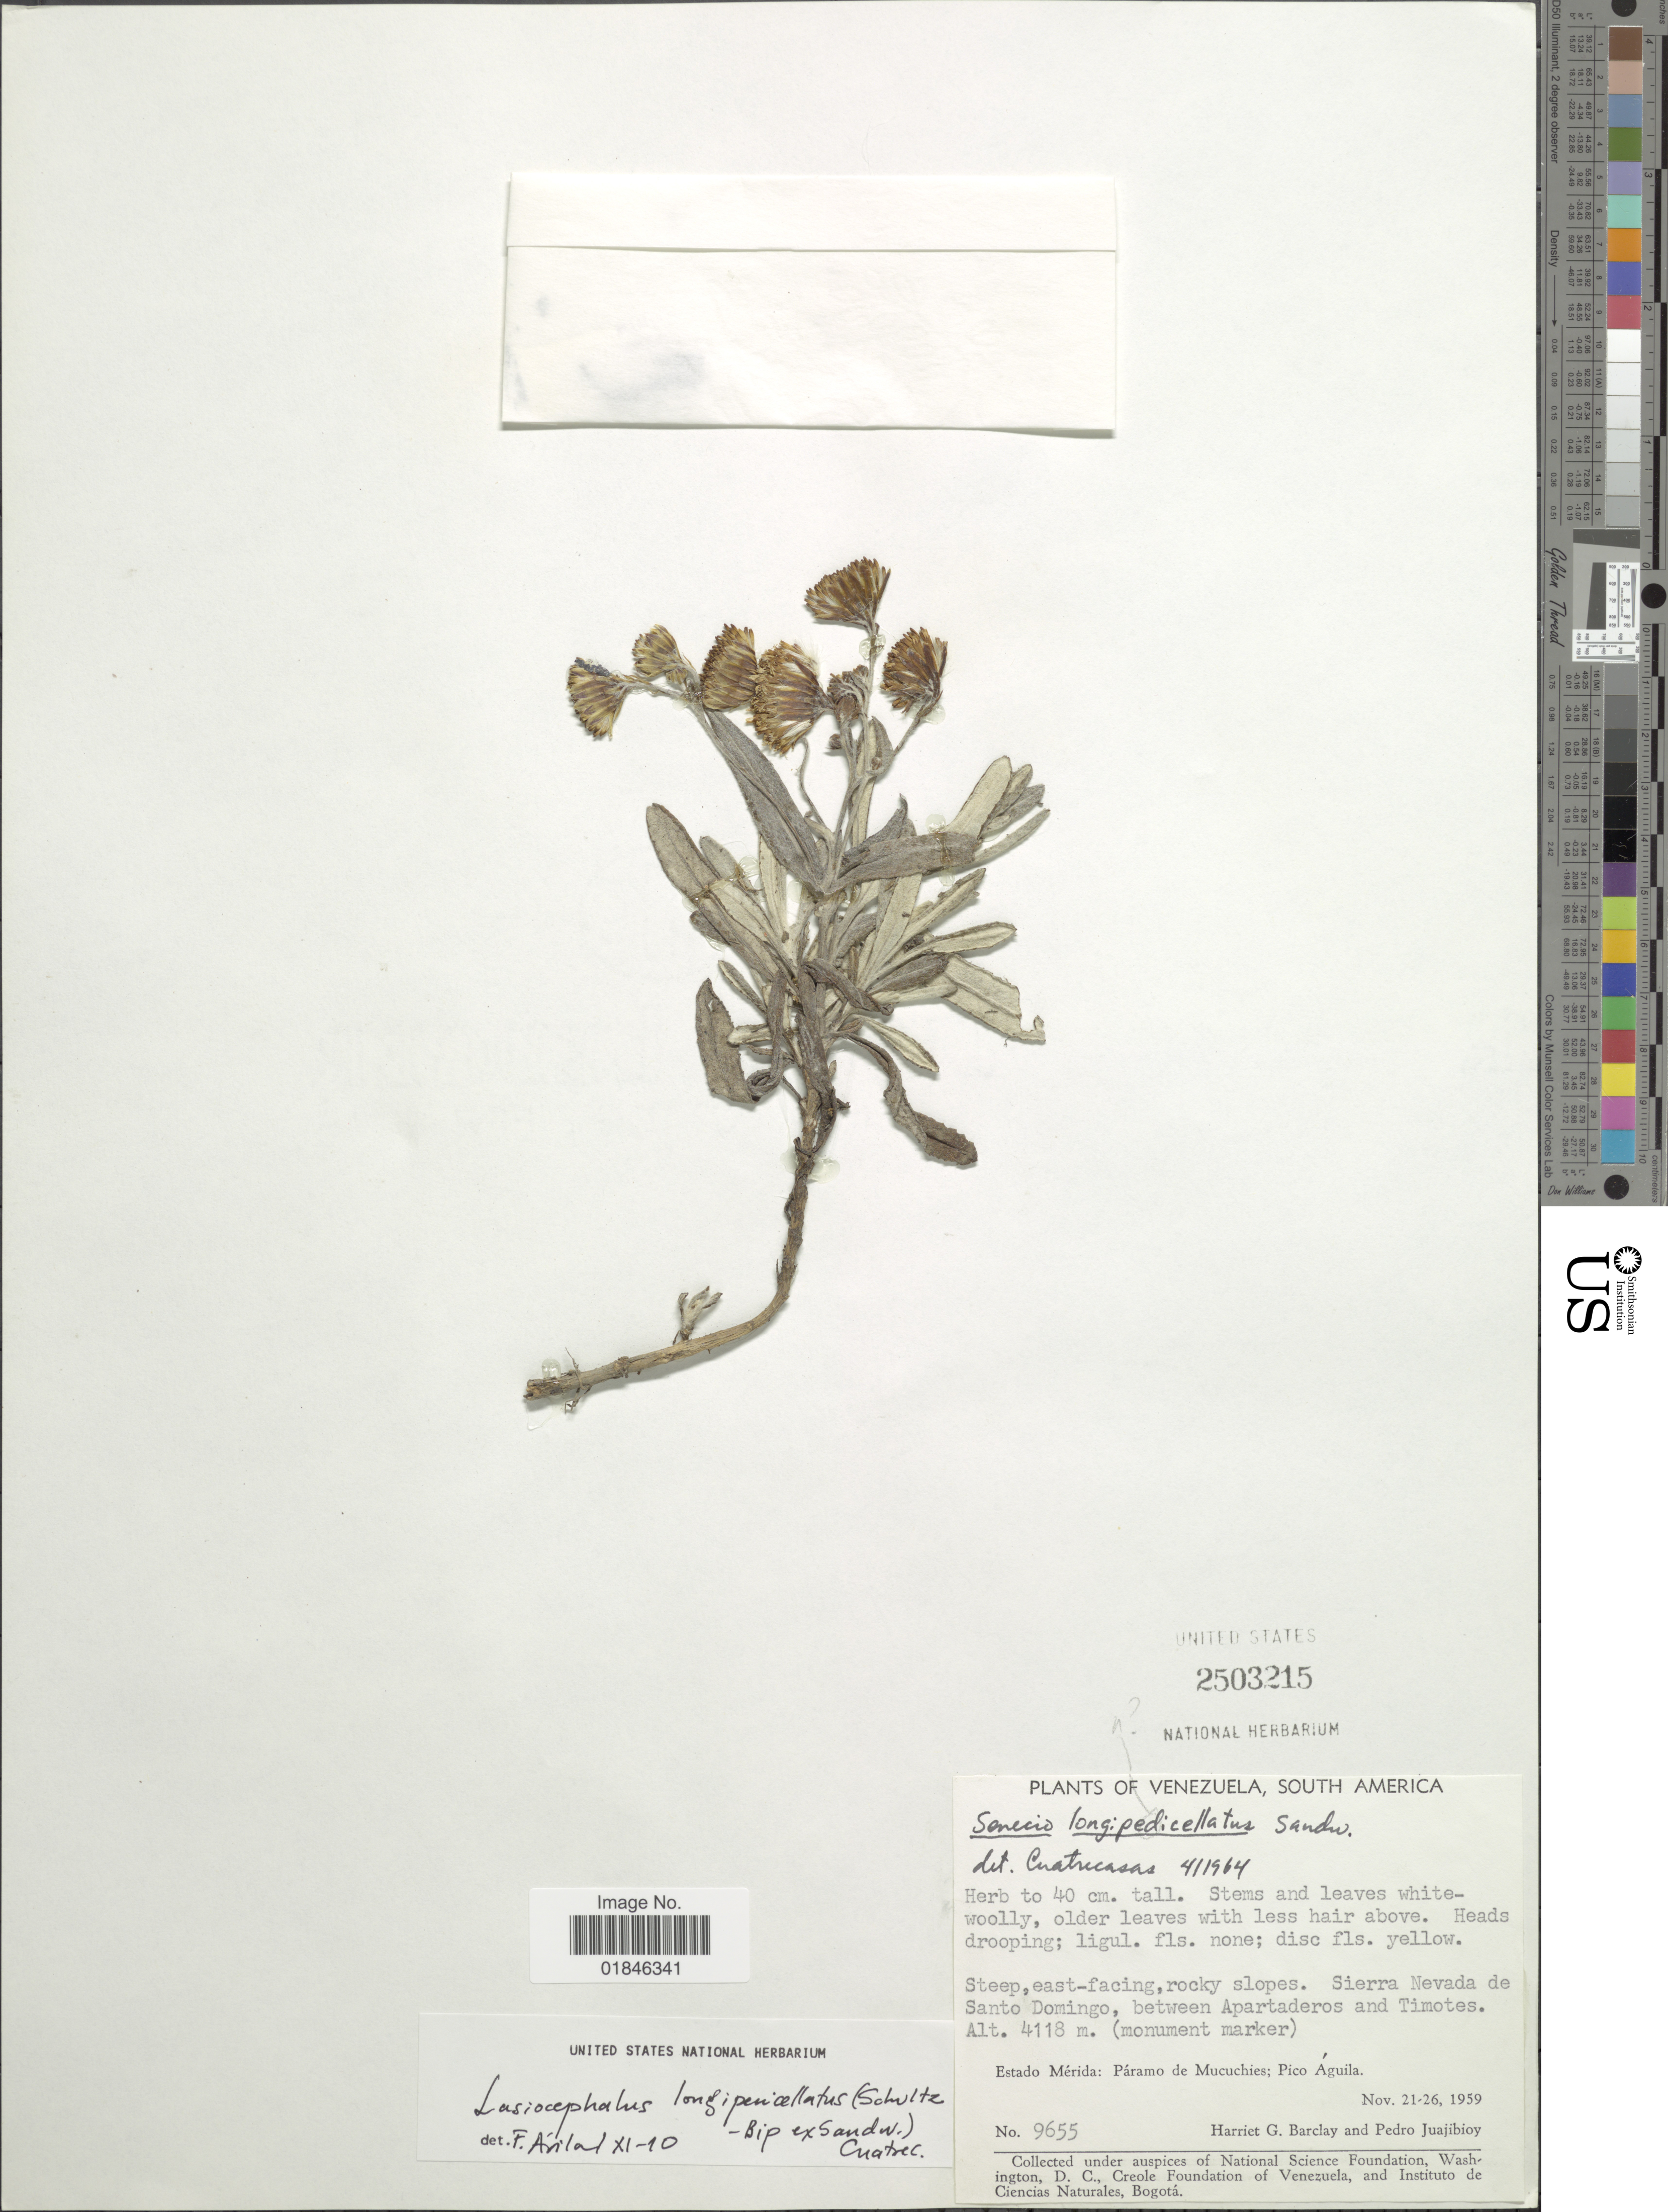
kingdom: Plantae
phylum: Tracheophyta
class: Magnoliopsida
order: Asterales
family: Asteraceae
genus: Senecio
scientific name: Senecio longepenicillatus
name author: Sch. Bip. ex Sandw.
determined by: Salomon, Luciana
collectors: H. G. Barclay & P. Juajibioy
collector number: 9655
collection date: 1959-11-21/1959-11-26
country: Venezuela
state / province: Mérida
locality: Estado Merida: Paramo de Mucuchies; Pico Aguila. Sierra Nevada de Santo Domingo, between Apartaderos and Timotes.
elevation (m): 4118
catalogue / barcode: US 2503215